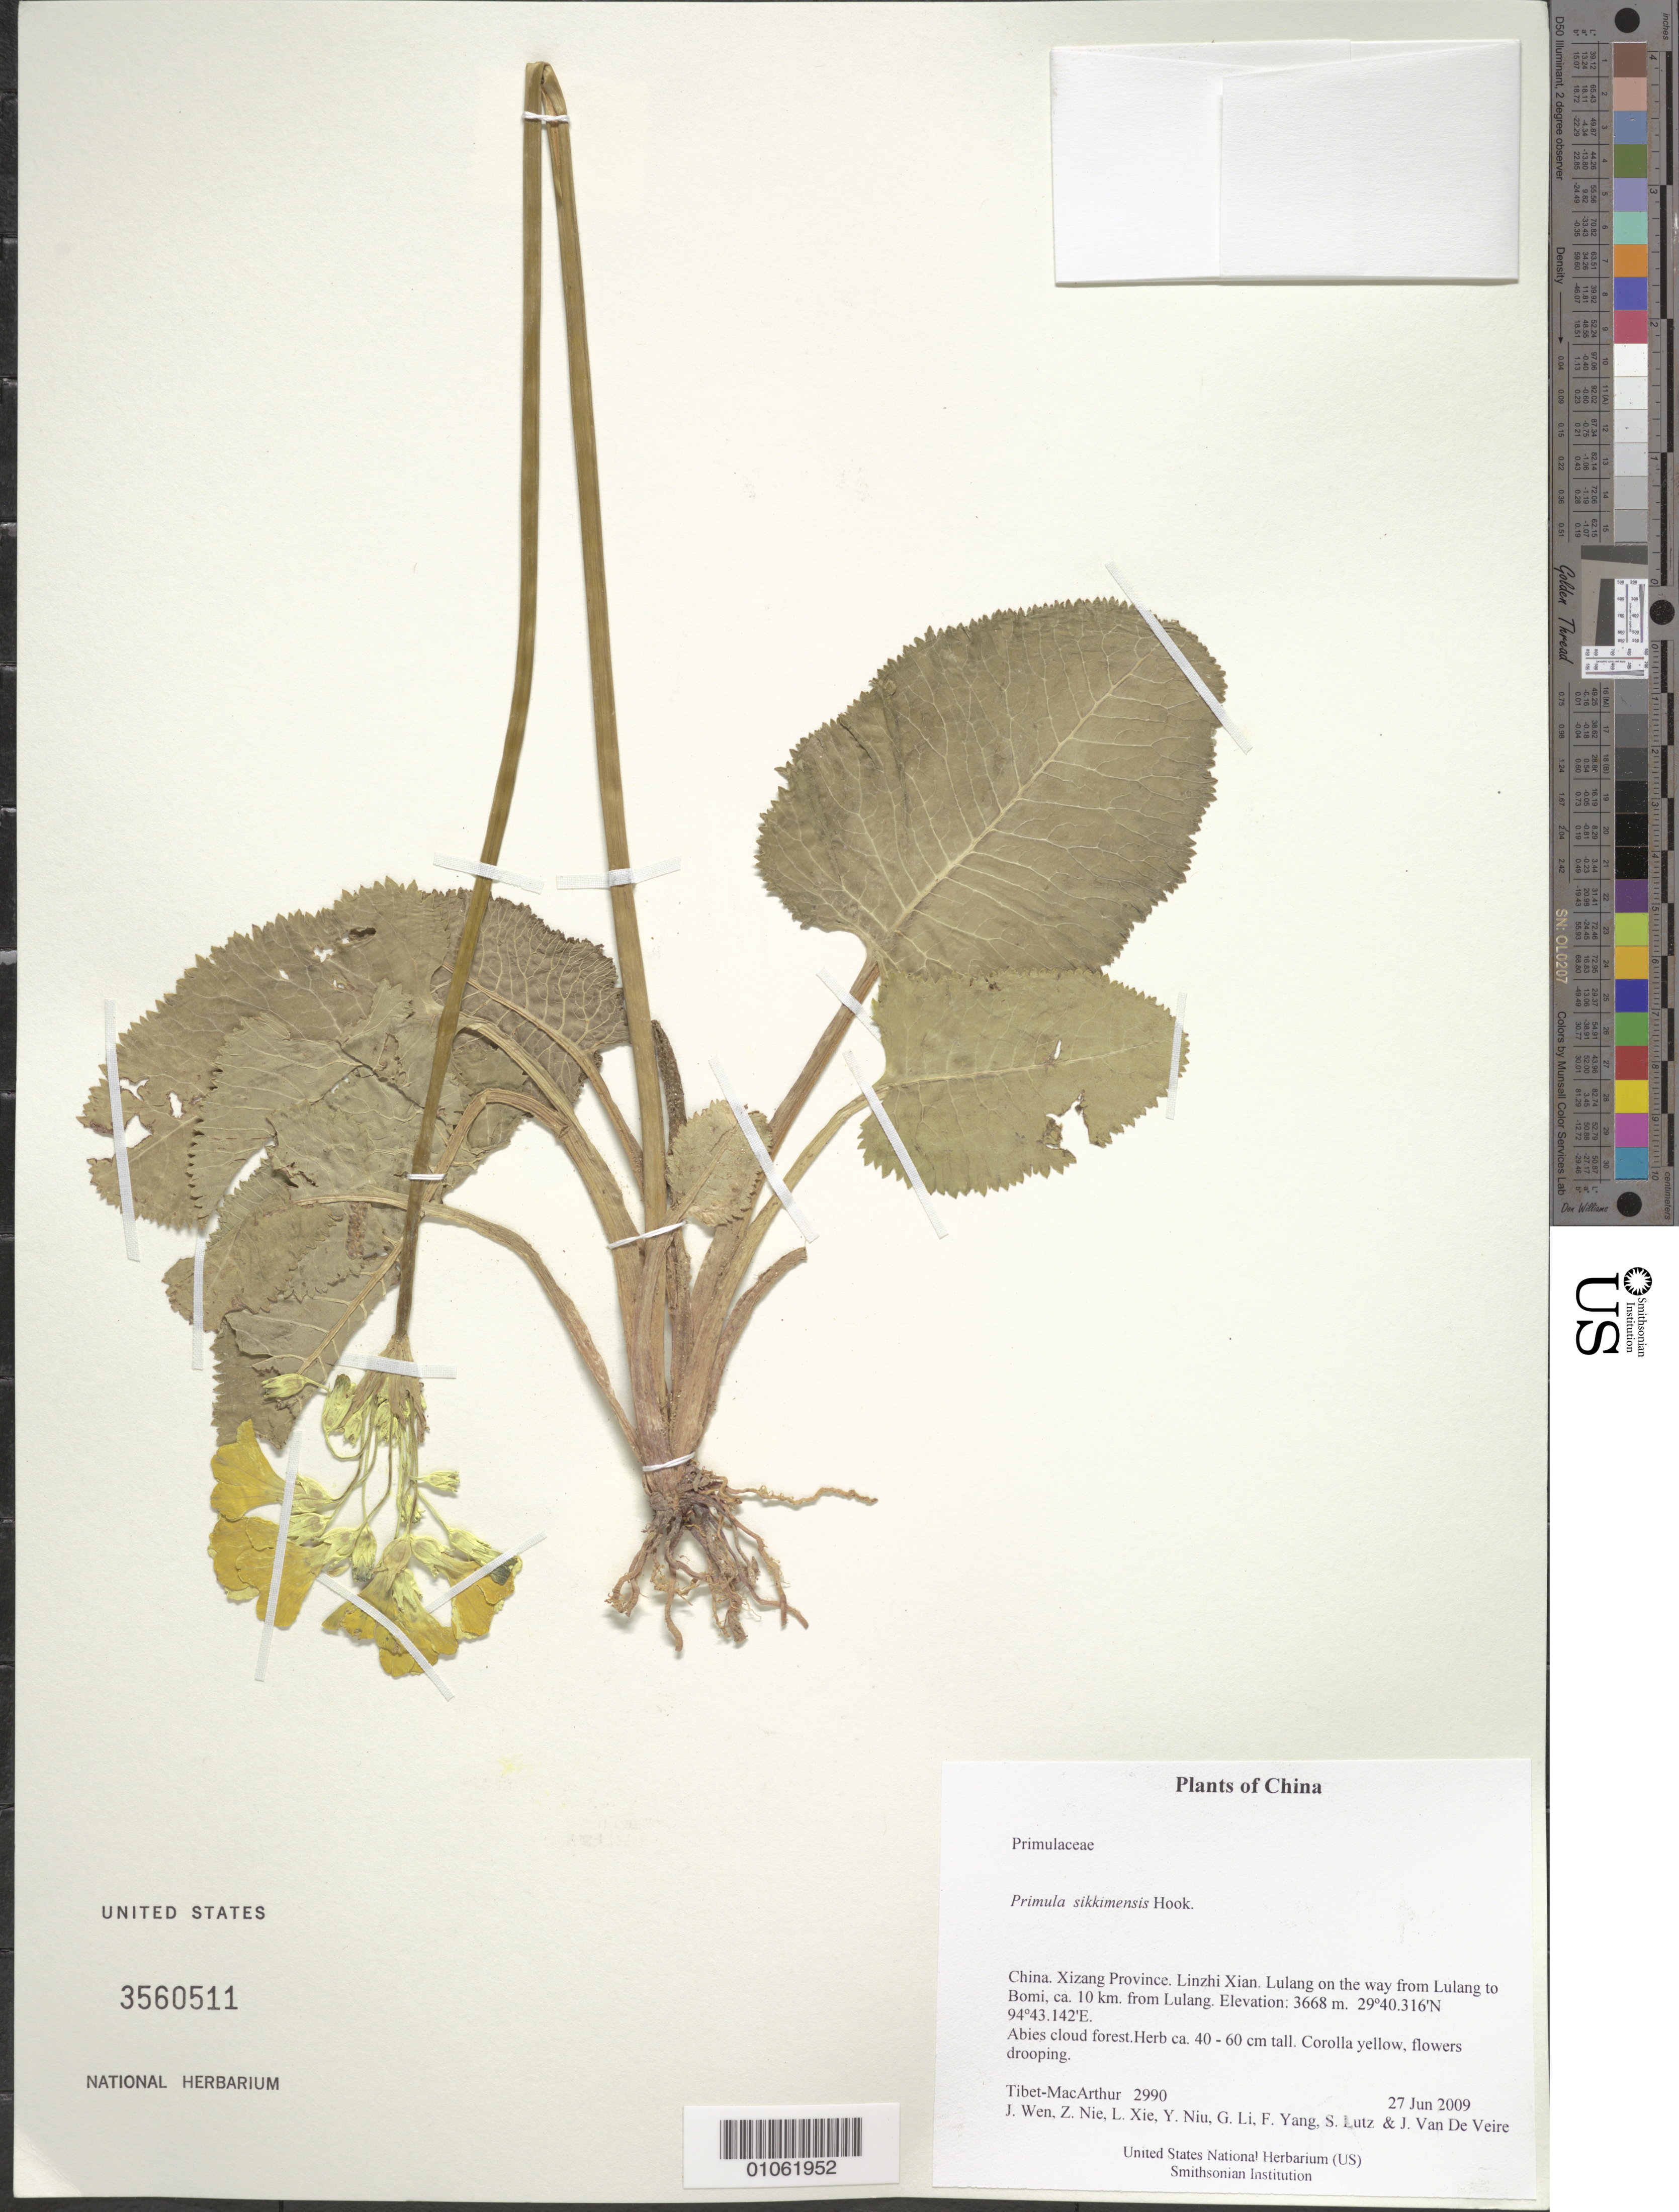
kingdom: Plantae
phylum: Tracheophyta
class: Magnoliopsida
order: Ericales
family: Primulaceae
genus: Primula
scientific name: Primula sikkimensis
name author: Hook.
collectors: Tibet-MacArthur, J. Wen, Z. Nie, L. Xie, Y. Niu, G. Li, F. Yang, S. Lutz & J. Van De Veire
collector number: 2990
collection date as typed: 27 Jun 2009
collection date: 2009-06-27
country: China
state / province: Xizang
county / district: Linzhi Xian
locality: Lulang on the way from Lulang to Bomi, ca. 10 km. from Lulang.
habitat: Abies cloud forest.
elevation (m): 3668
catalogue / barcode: US 3560511